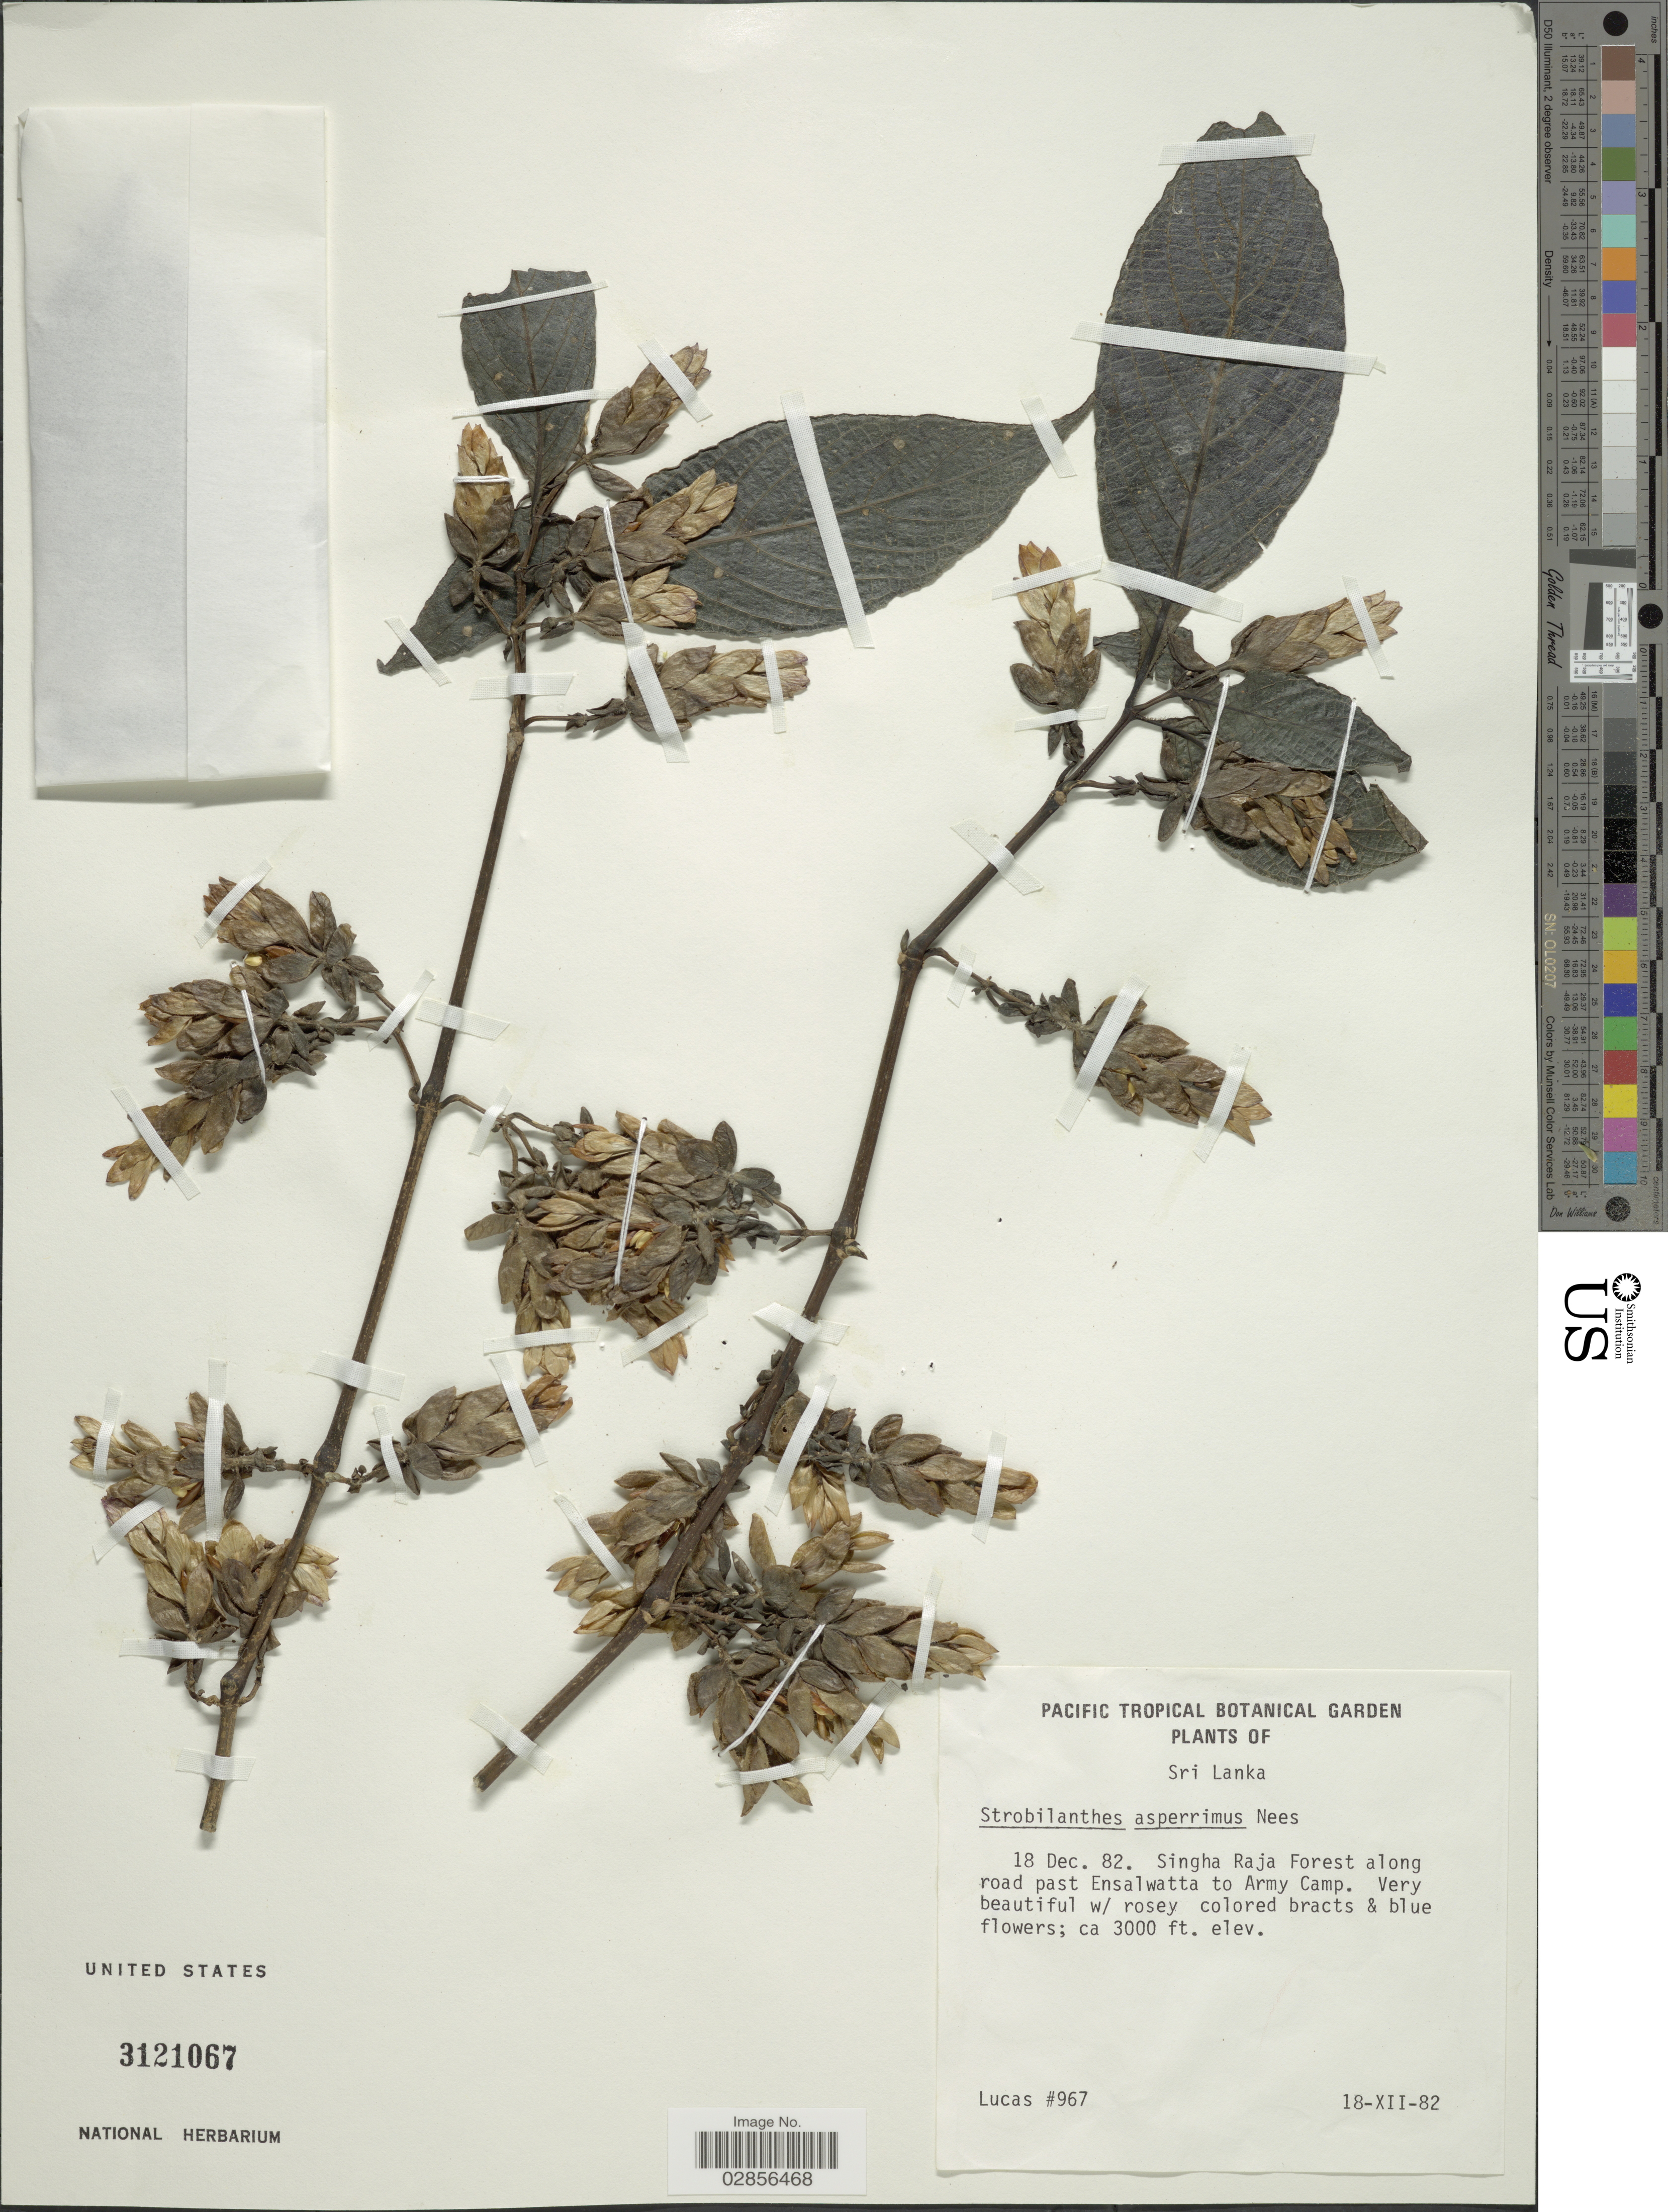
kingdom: Plantae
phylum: Tracheophyta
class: Magnoliopsida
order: Lamiales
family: Acanthaceae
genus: Strobilanthes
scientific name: Strobilanthes lupulina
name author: Nees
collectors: Lucas, --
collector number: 967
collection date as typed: Transcribed d/m/y: 18/12/82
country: Sri Lanka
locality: Singha Raja Forest along road past Ensalwatta to Army Camp.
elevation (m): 914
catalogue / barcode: US 3121067